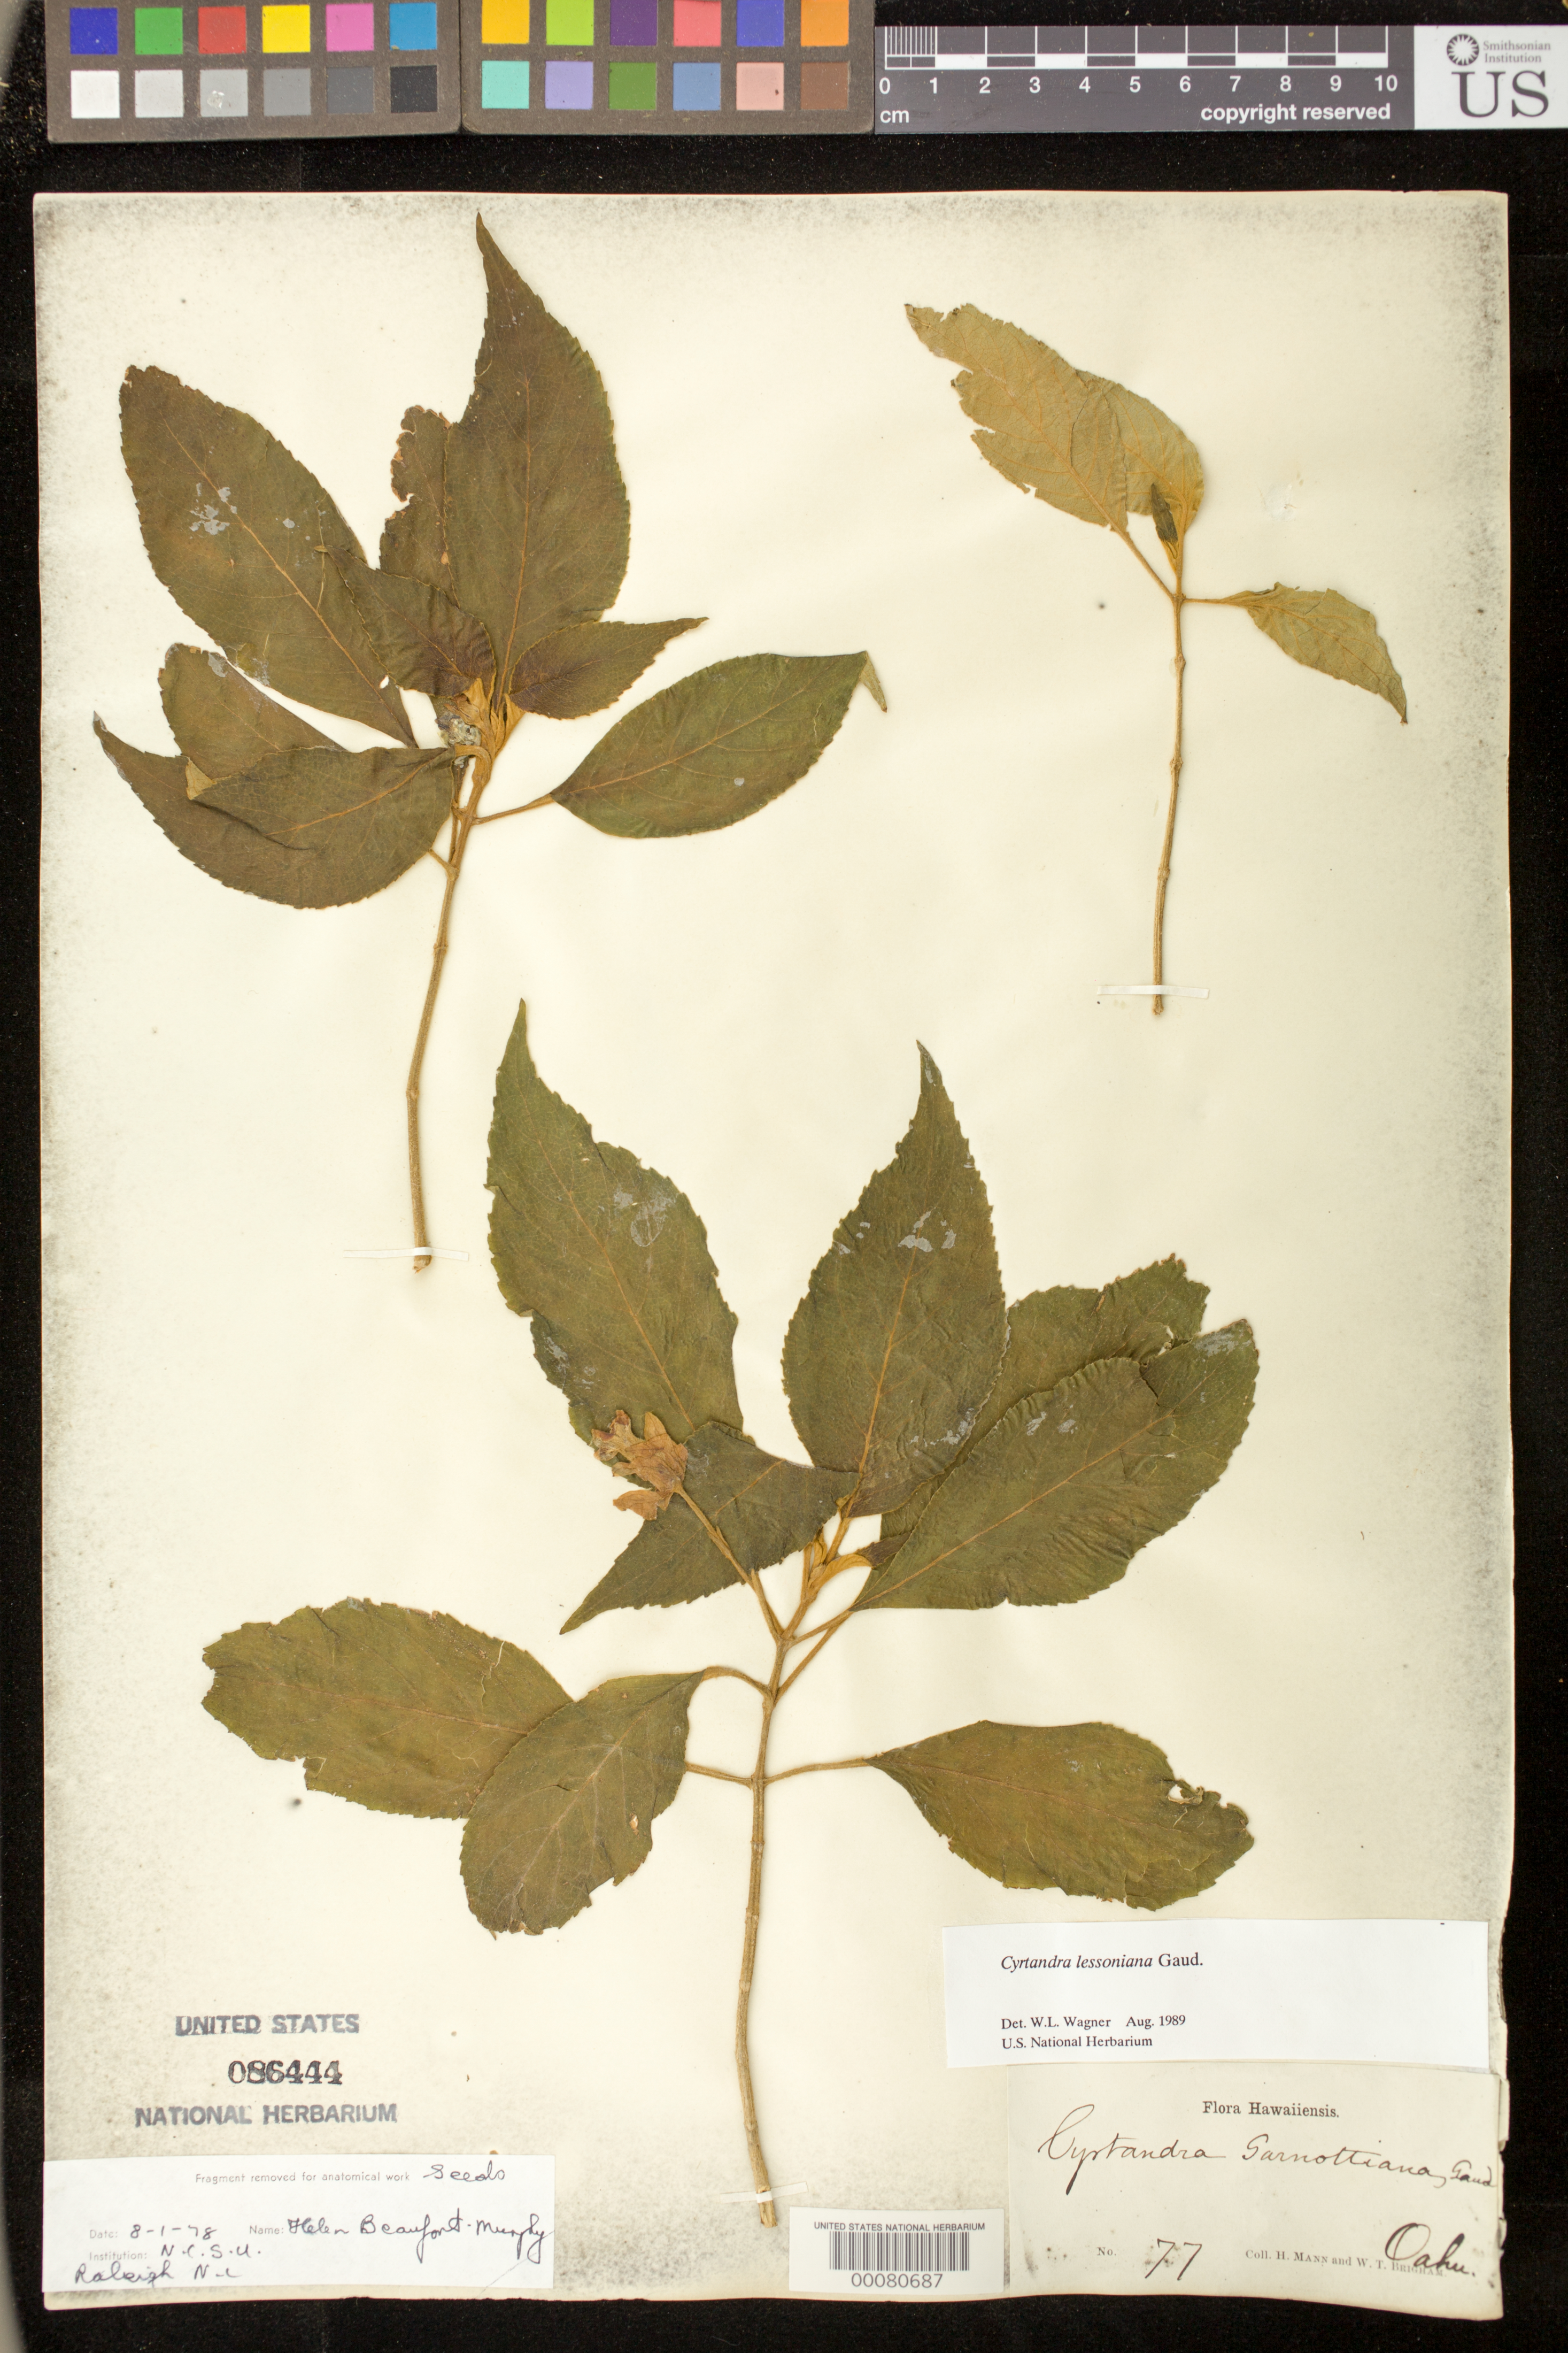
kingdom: Plantae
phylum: Tracheophyta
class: Magnoliopsida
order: Lamiales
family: Gesneriaceae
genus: Cyrtandra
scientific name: Cyrtandra lessoniana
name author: Gaudich.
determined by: Wagner, W. L., (BOT), Smithsonian Institution - National Museum of Natural History (UNITED STATES)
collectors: H. Mann & W. T. Brigham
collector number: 77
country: United States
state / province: Hawaii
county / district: Honolulu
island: Oahu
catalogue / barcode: US 86444